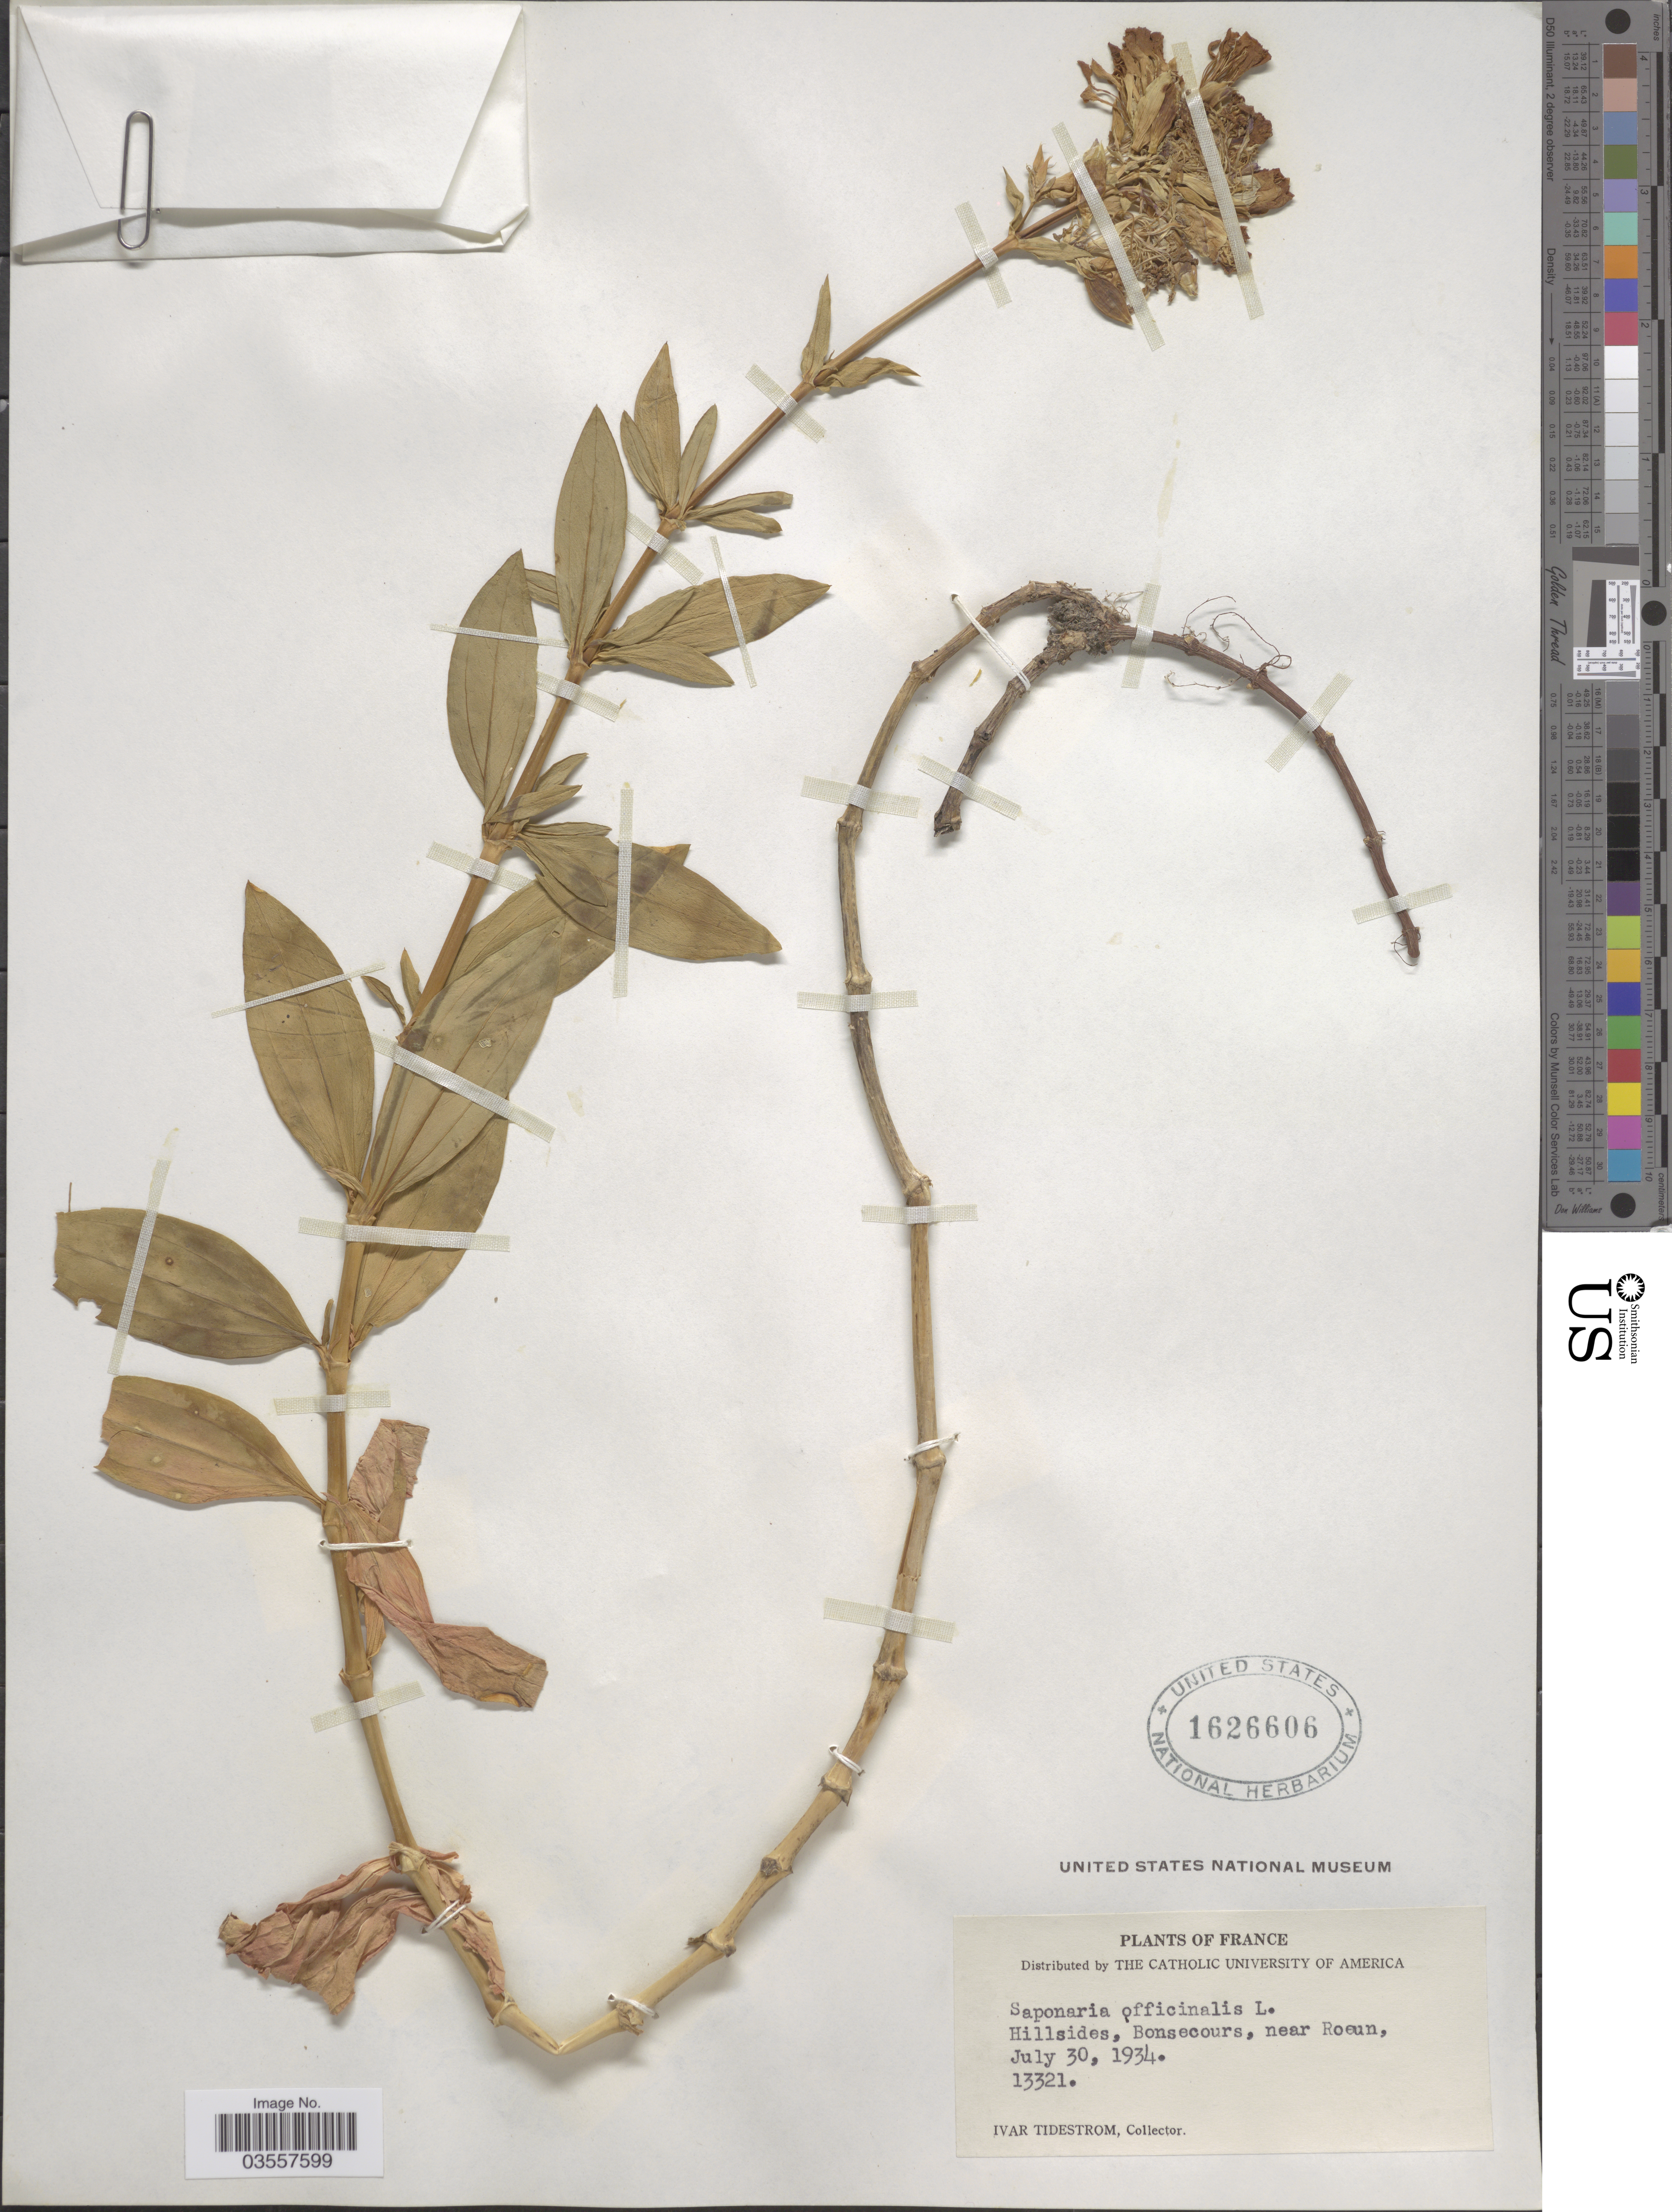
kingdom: Plantae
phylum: Tracheophyta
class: Magnoliopsida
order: Caryophyllales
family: Caryophyllaceae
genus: Saponaria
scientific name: Saponaria officinalis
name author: L.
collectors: I. F. Tidestrom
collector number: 13321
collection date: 1934-07-30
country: France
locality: Hillsides, Bonsecours, near Rouen.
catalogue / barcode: US 1626606